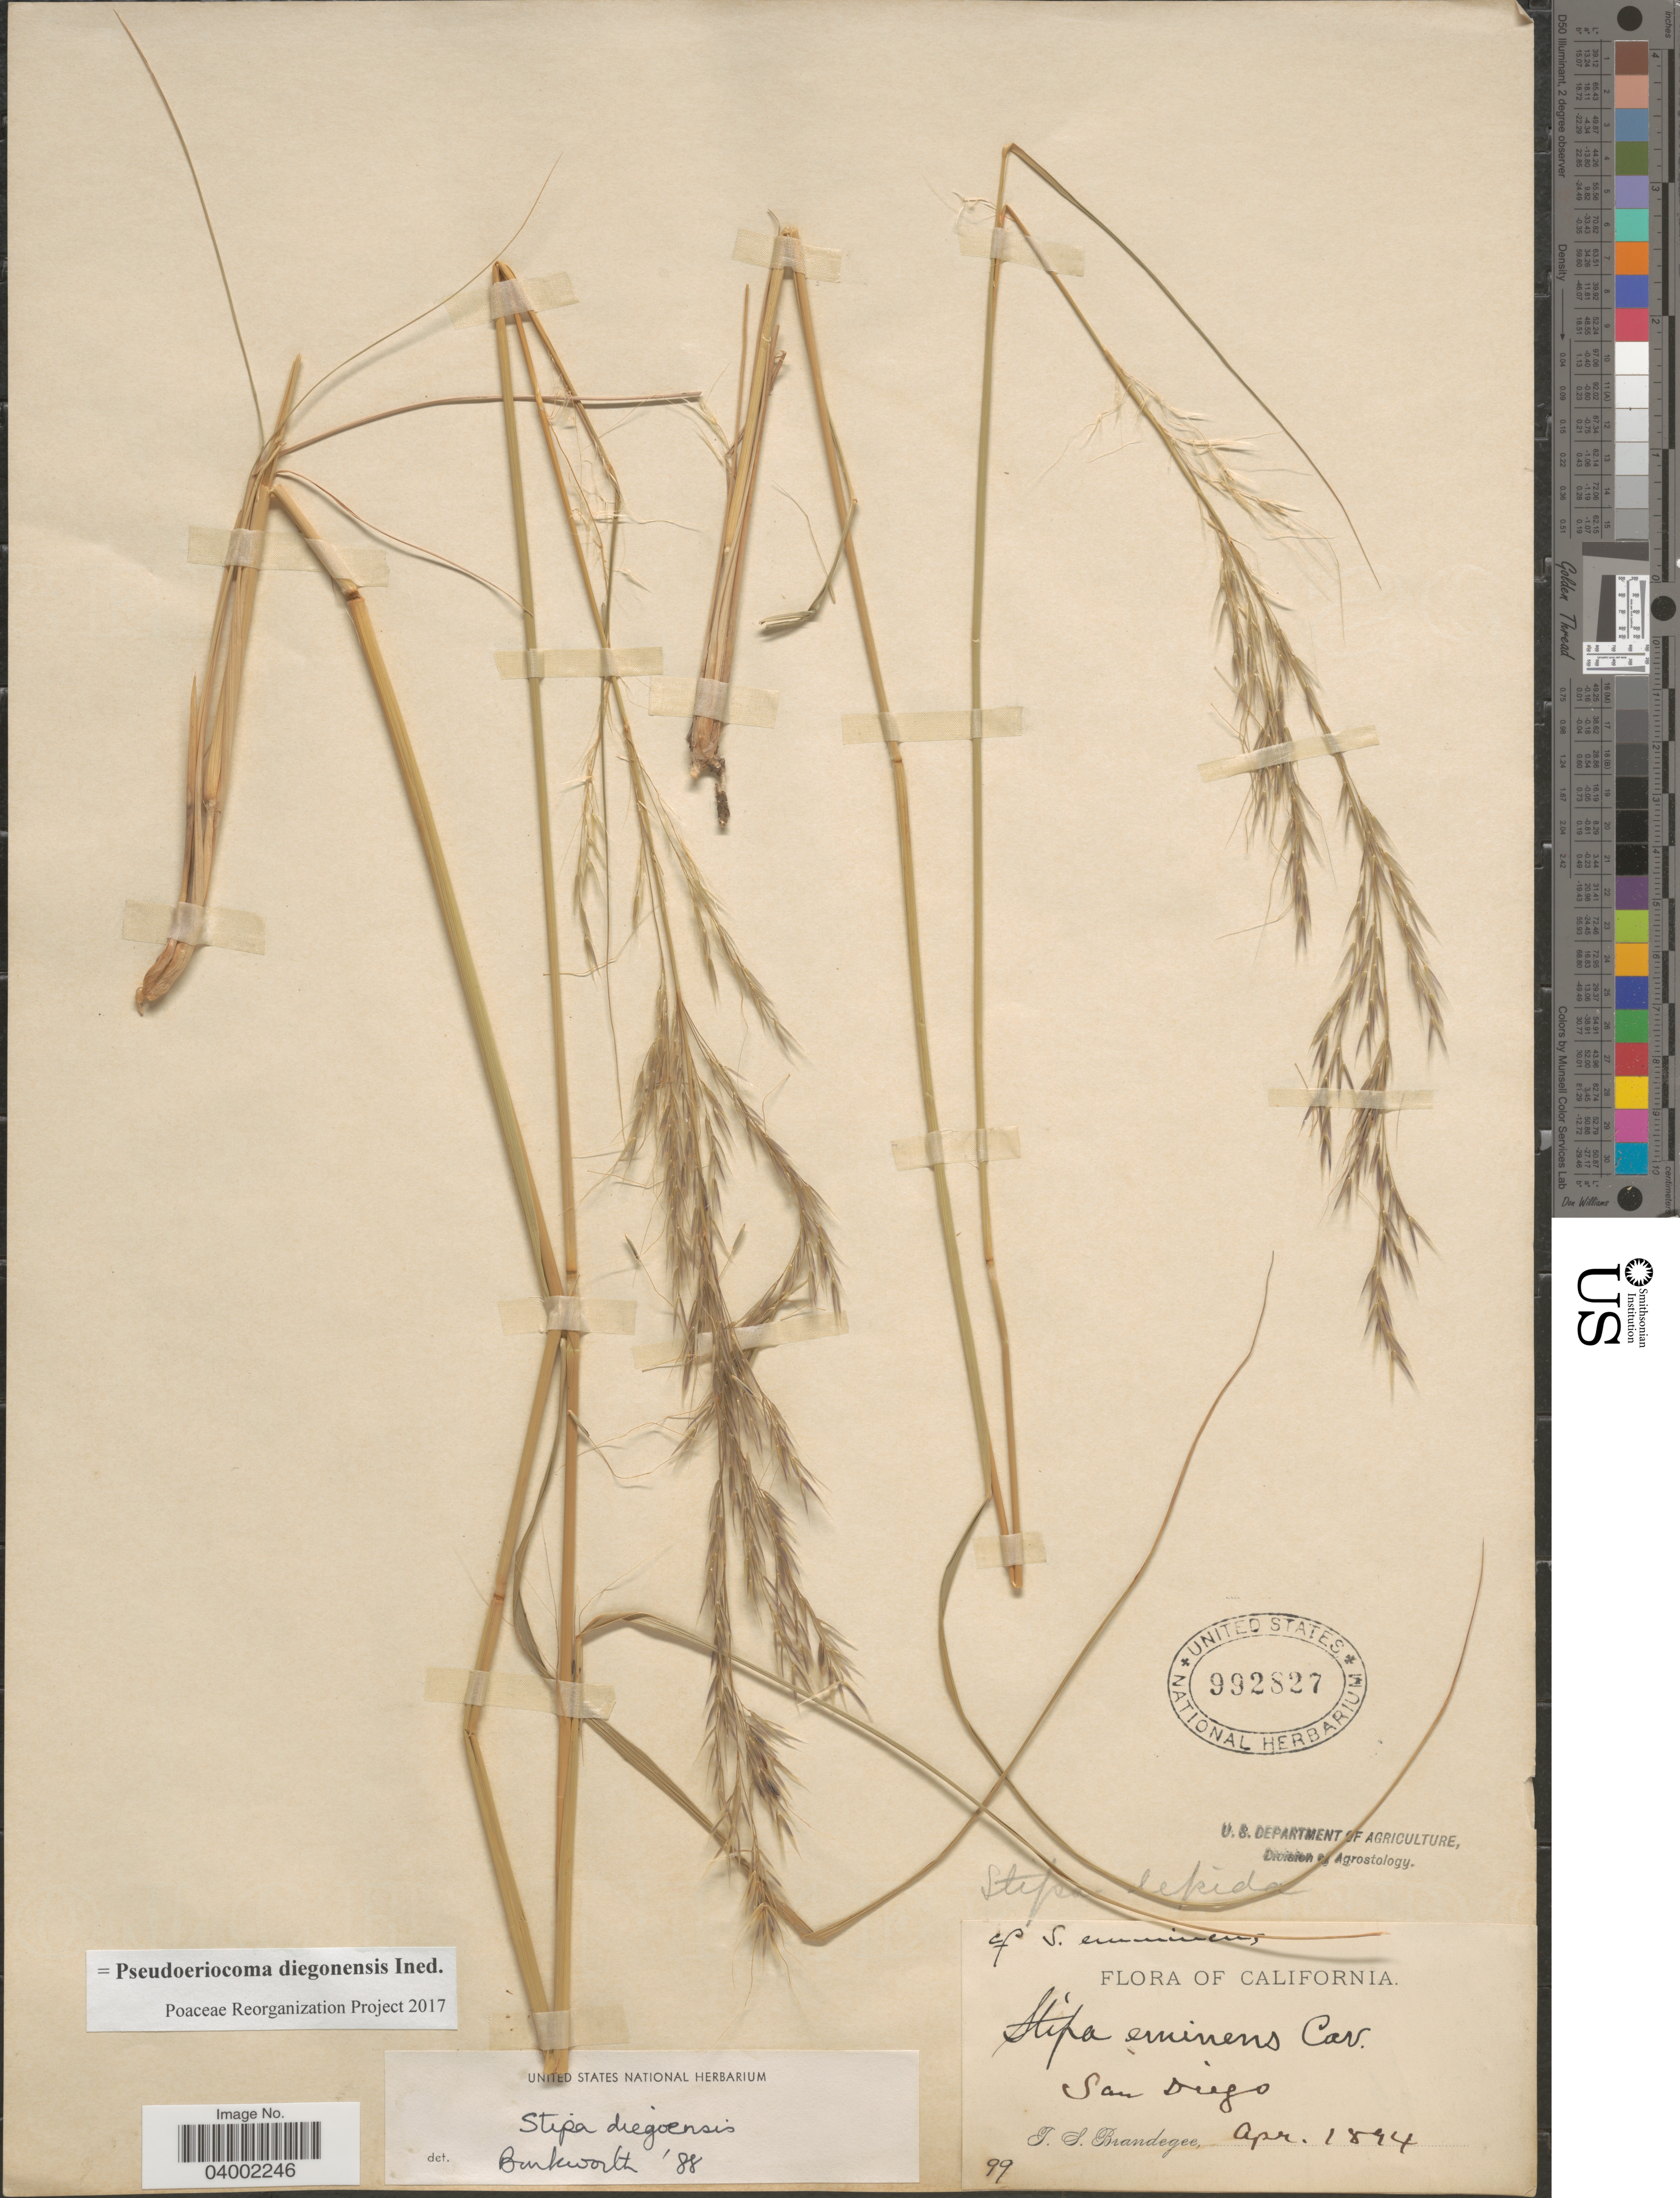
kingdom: Plantae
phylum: Tracheophyta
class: Liliopsida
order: Poales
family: Poaceae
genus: Pseudoeriocoma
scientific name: Pseudoeriocoma diegonensis ined.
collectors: T. S. Brandegee (herbarium)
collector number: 99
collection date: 1894-04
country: United States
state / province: California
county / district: San Diego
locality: San Diego.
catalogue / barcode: US 992827